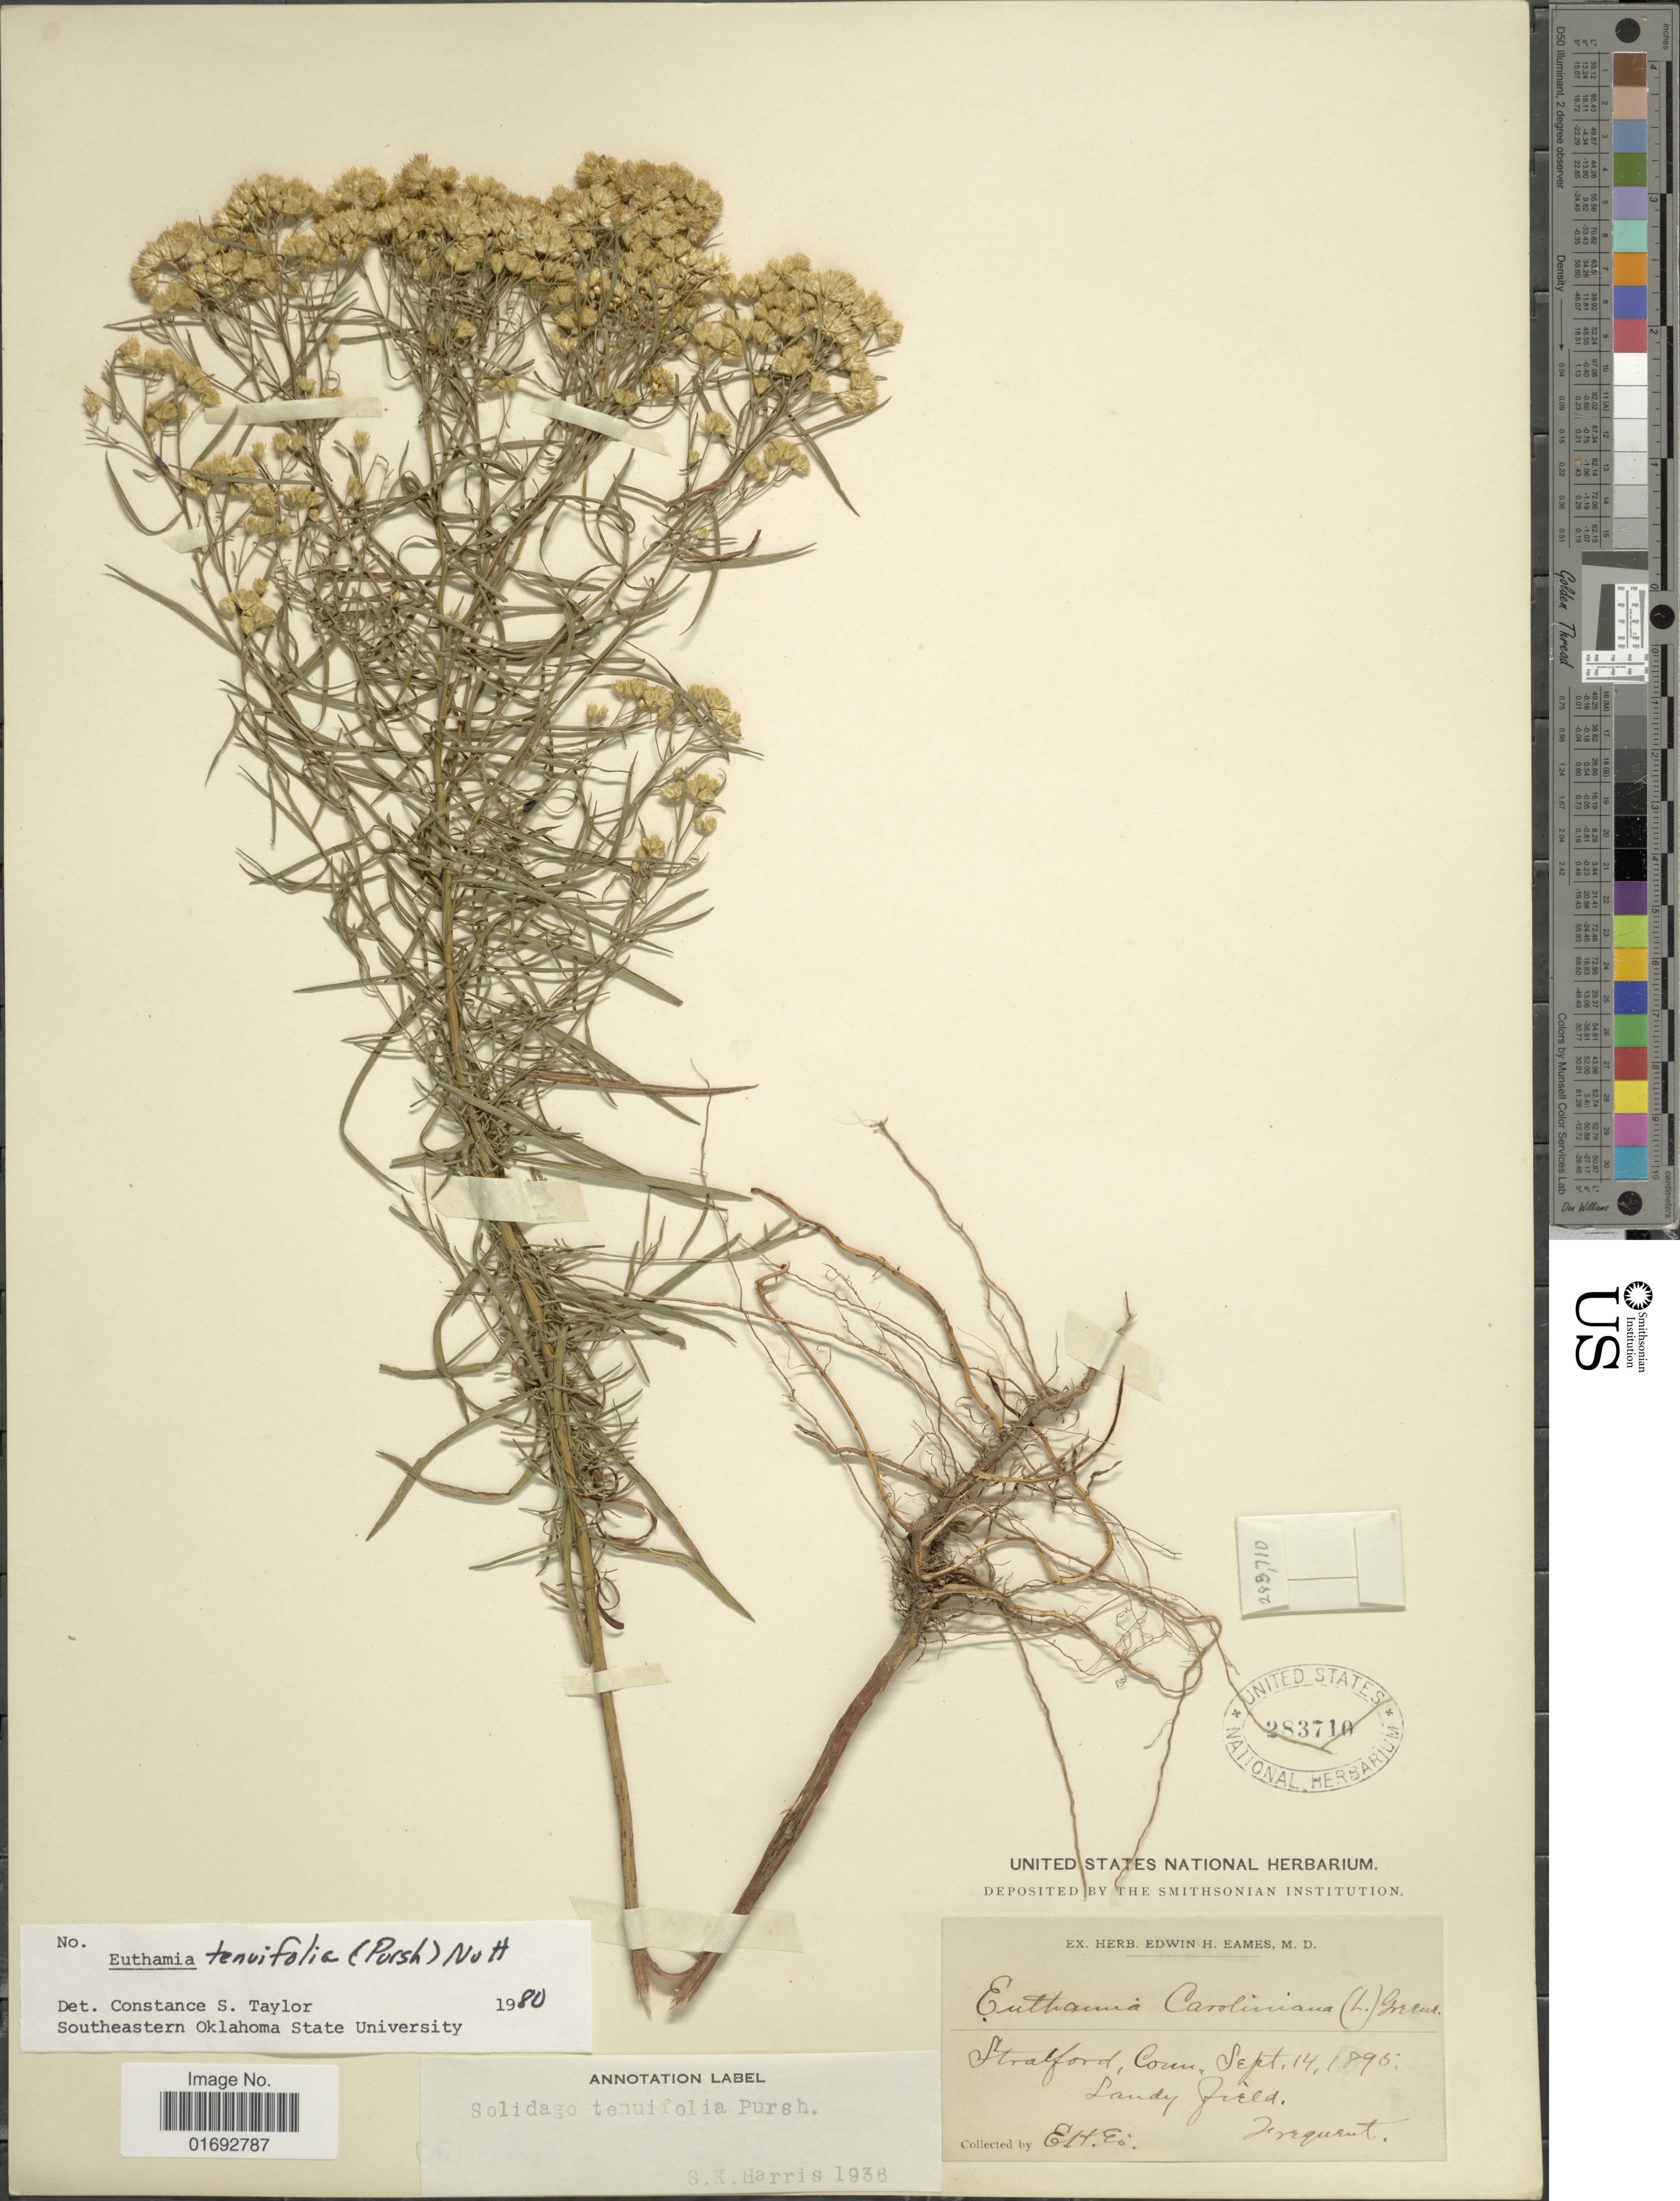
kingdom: Plantae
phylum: Tracheophyta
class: Magnoliopsida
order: Asterales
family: Asteraceae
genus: Euthamia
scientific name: Euthamia tenuifolia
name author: (Pursh) Nutt.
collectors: E. H. Eames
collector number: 285710?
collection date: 1895-09-14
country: United States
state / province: Connecticut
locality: Stratford, Conn.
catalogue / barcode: US 283710